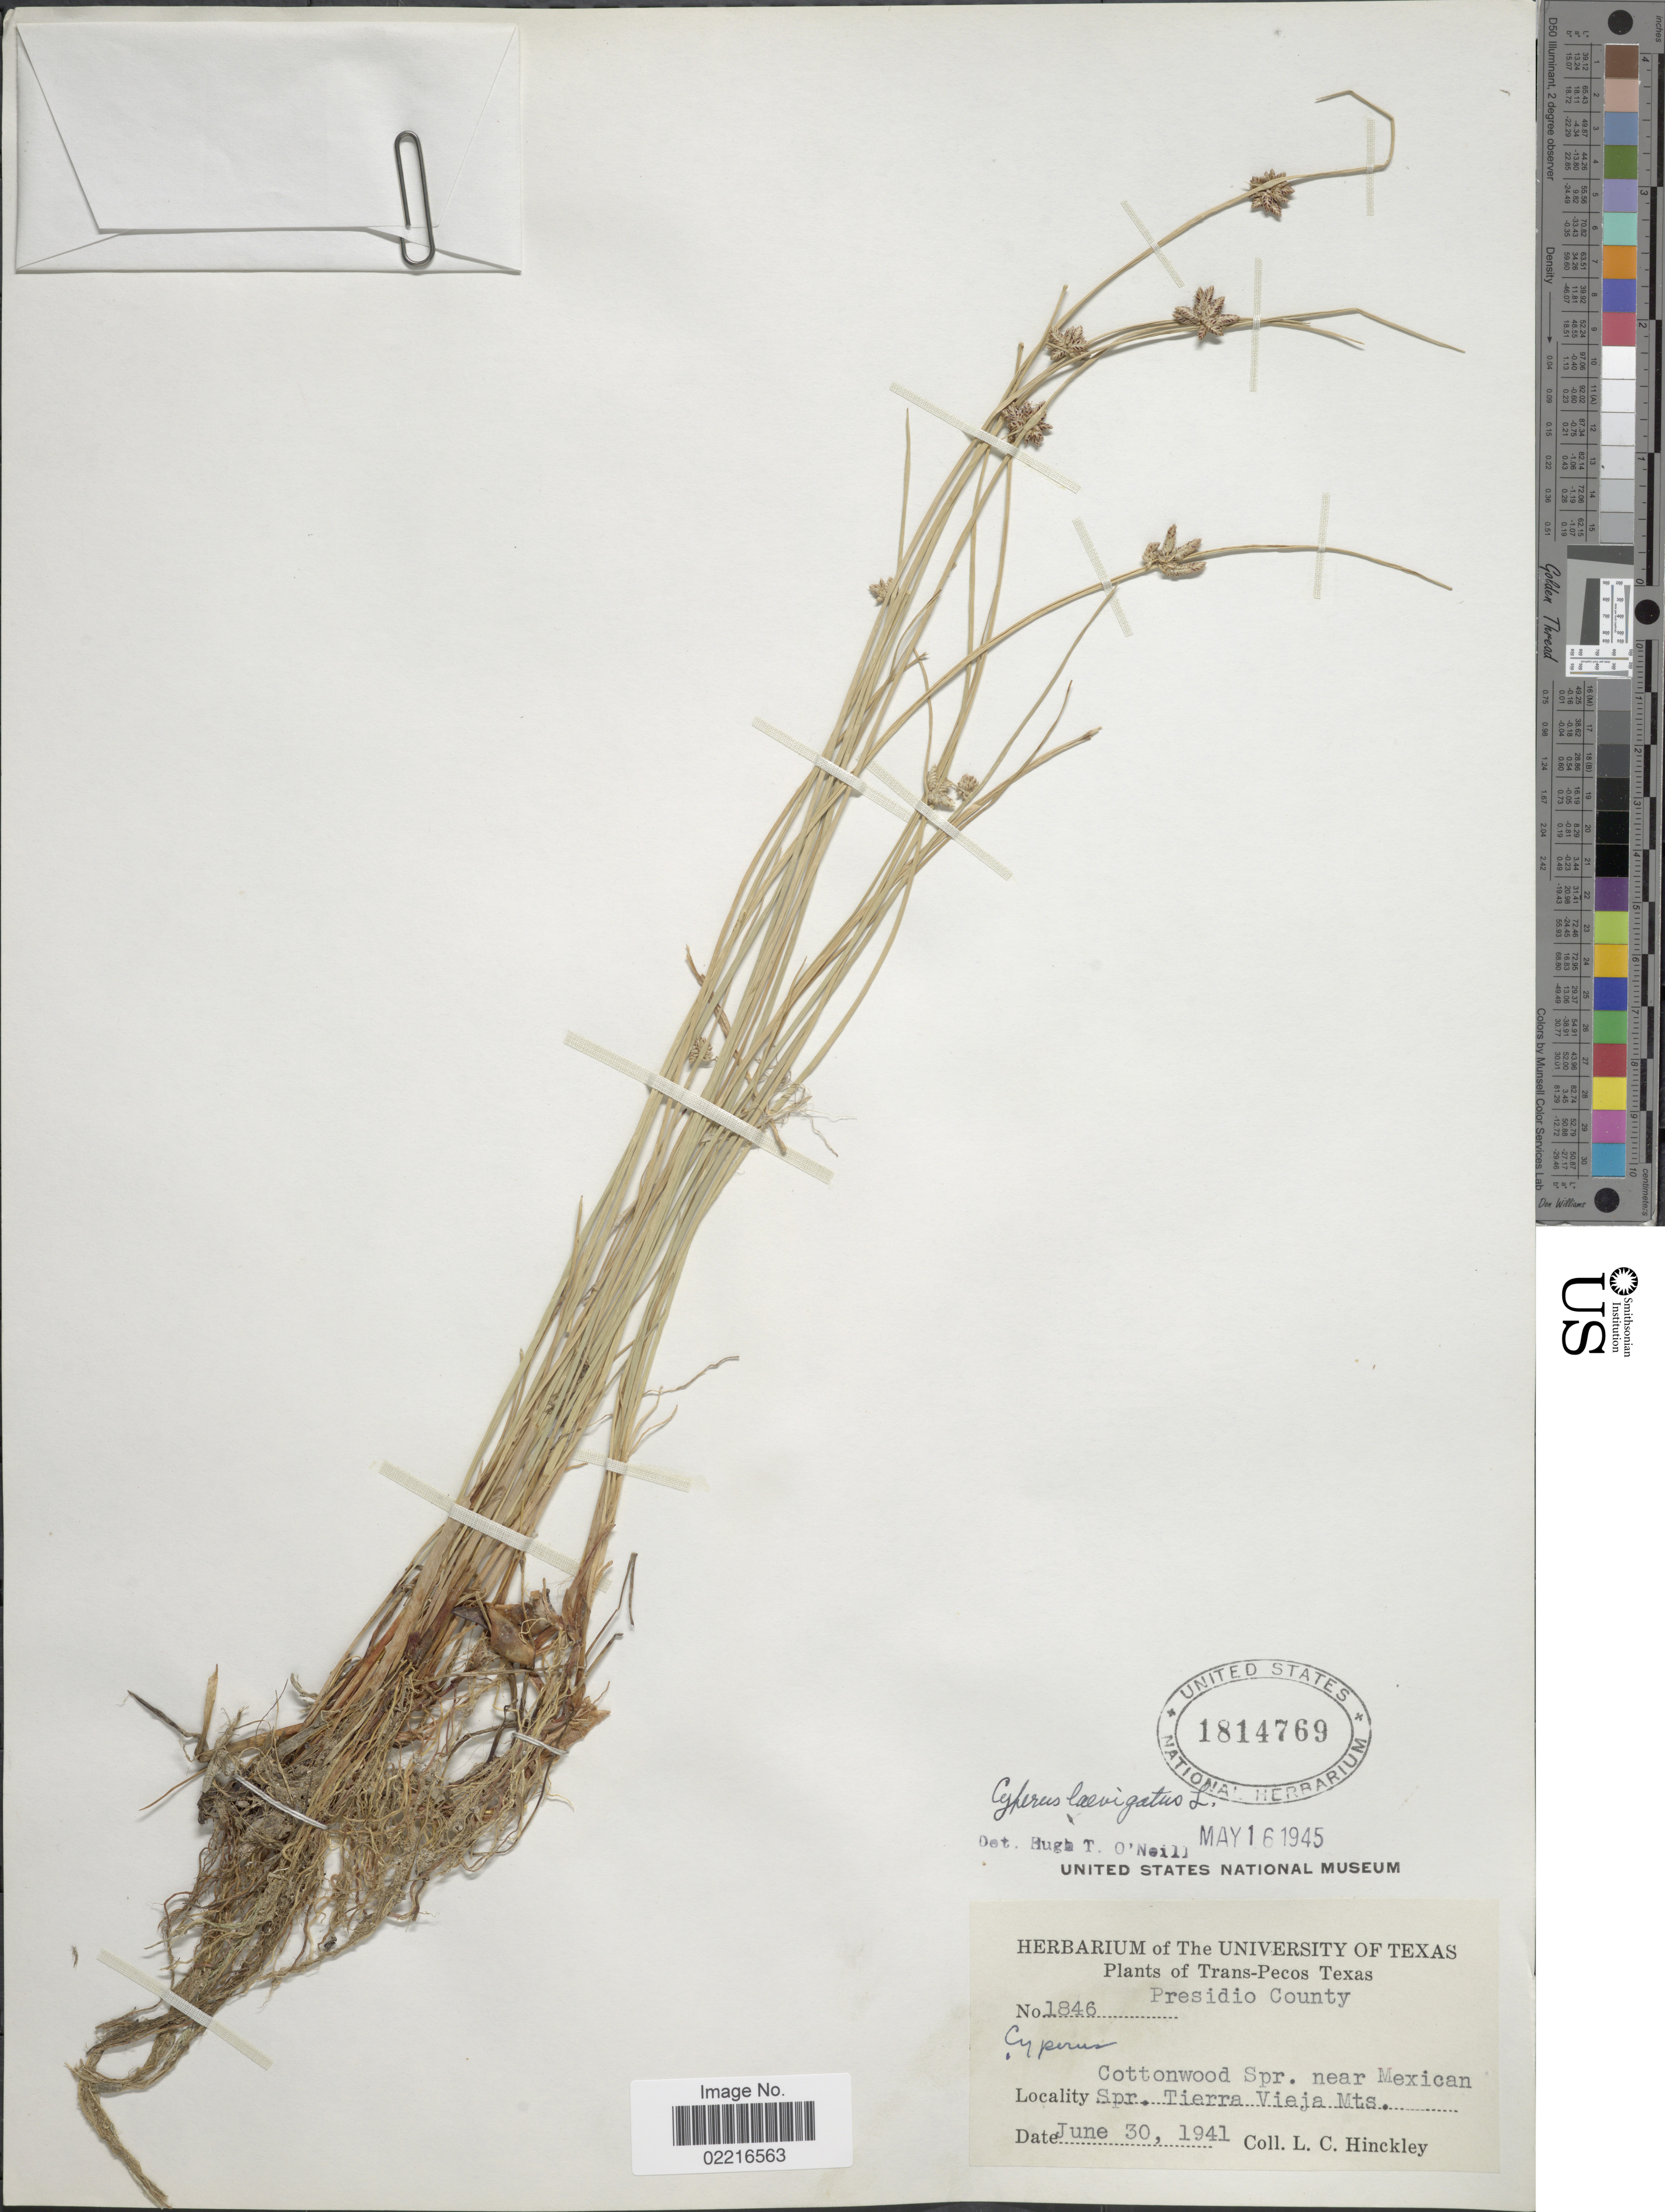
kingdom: Plantae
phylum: Tracheophyta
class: Liliopsida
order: Poales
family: Cyperaceae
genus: Cyperus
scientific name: Cyperus laevigatus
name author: L.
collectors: L. Hinckley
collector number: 1846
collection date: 1941-06-30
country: United States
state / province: Texas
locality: Trans-Pecos Texas, Presidio County, Cottonwood Spr. near Mexican Spr. Tierra Vieja Mts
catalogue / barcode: US 1814769